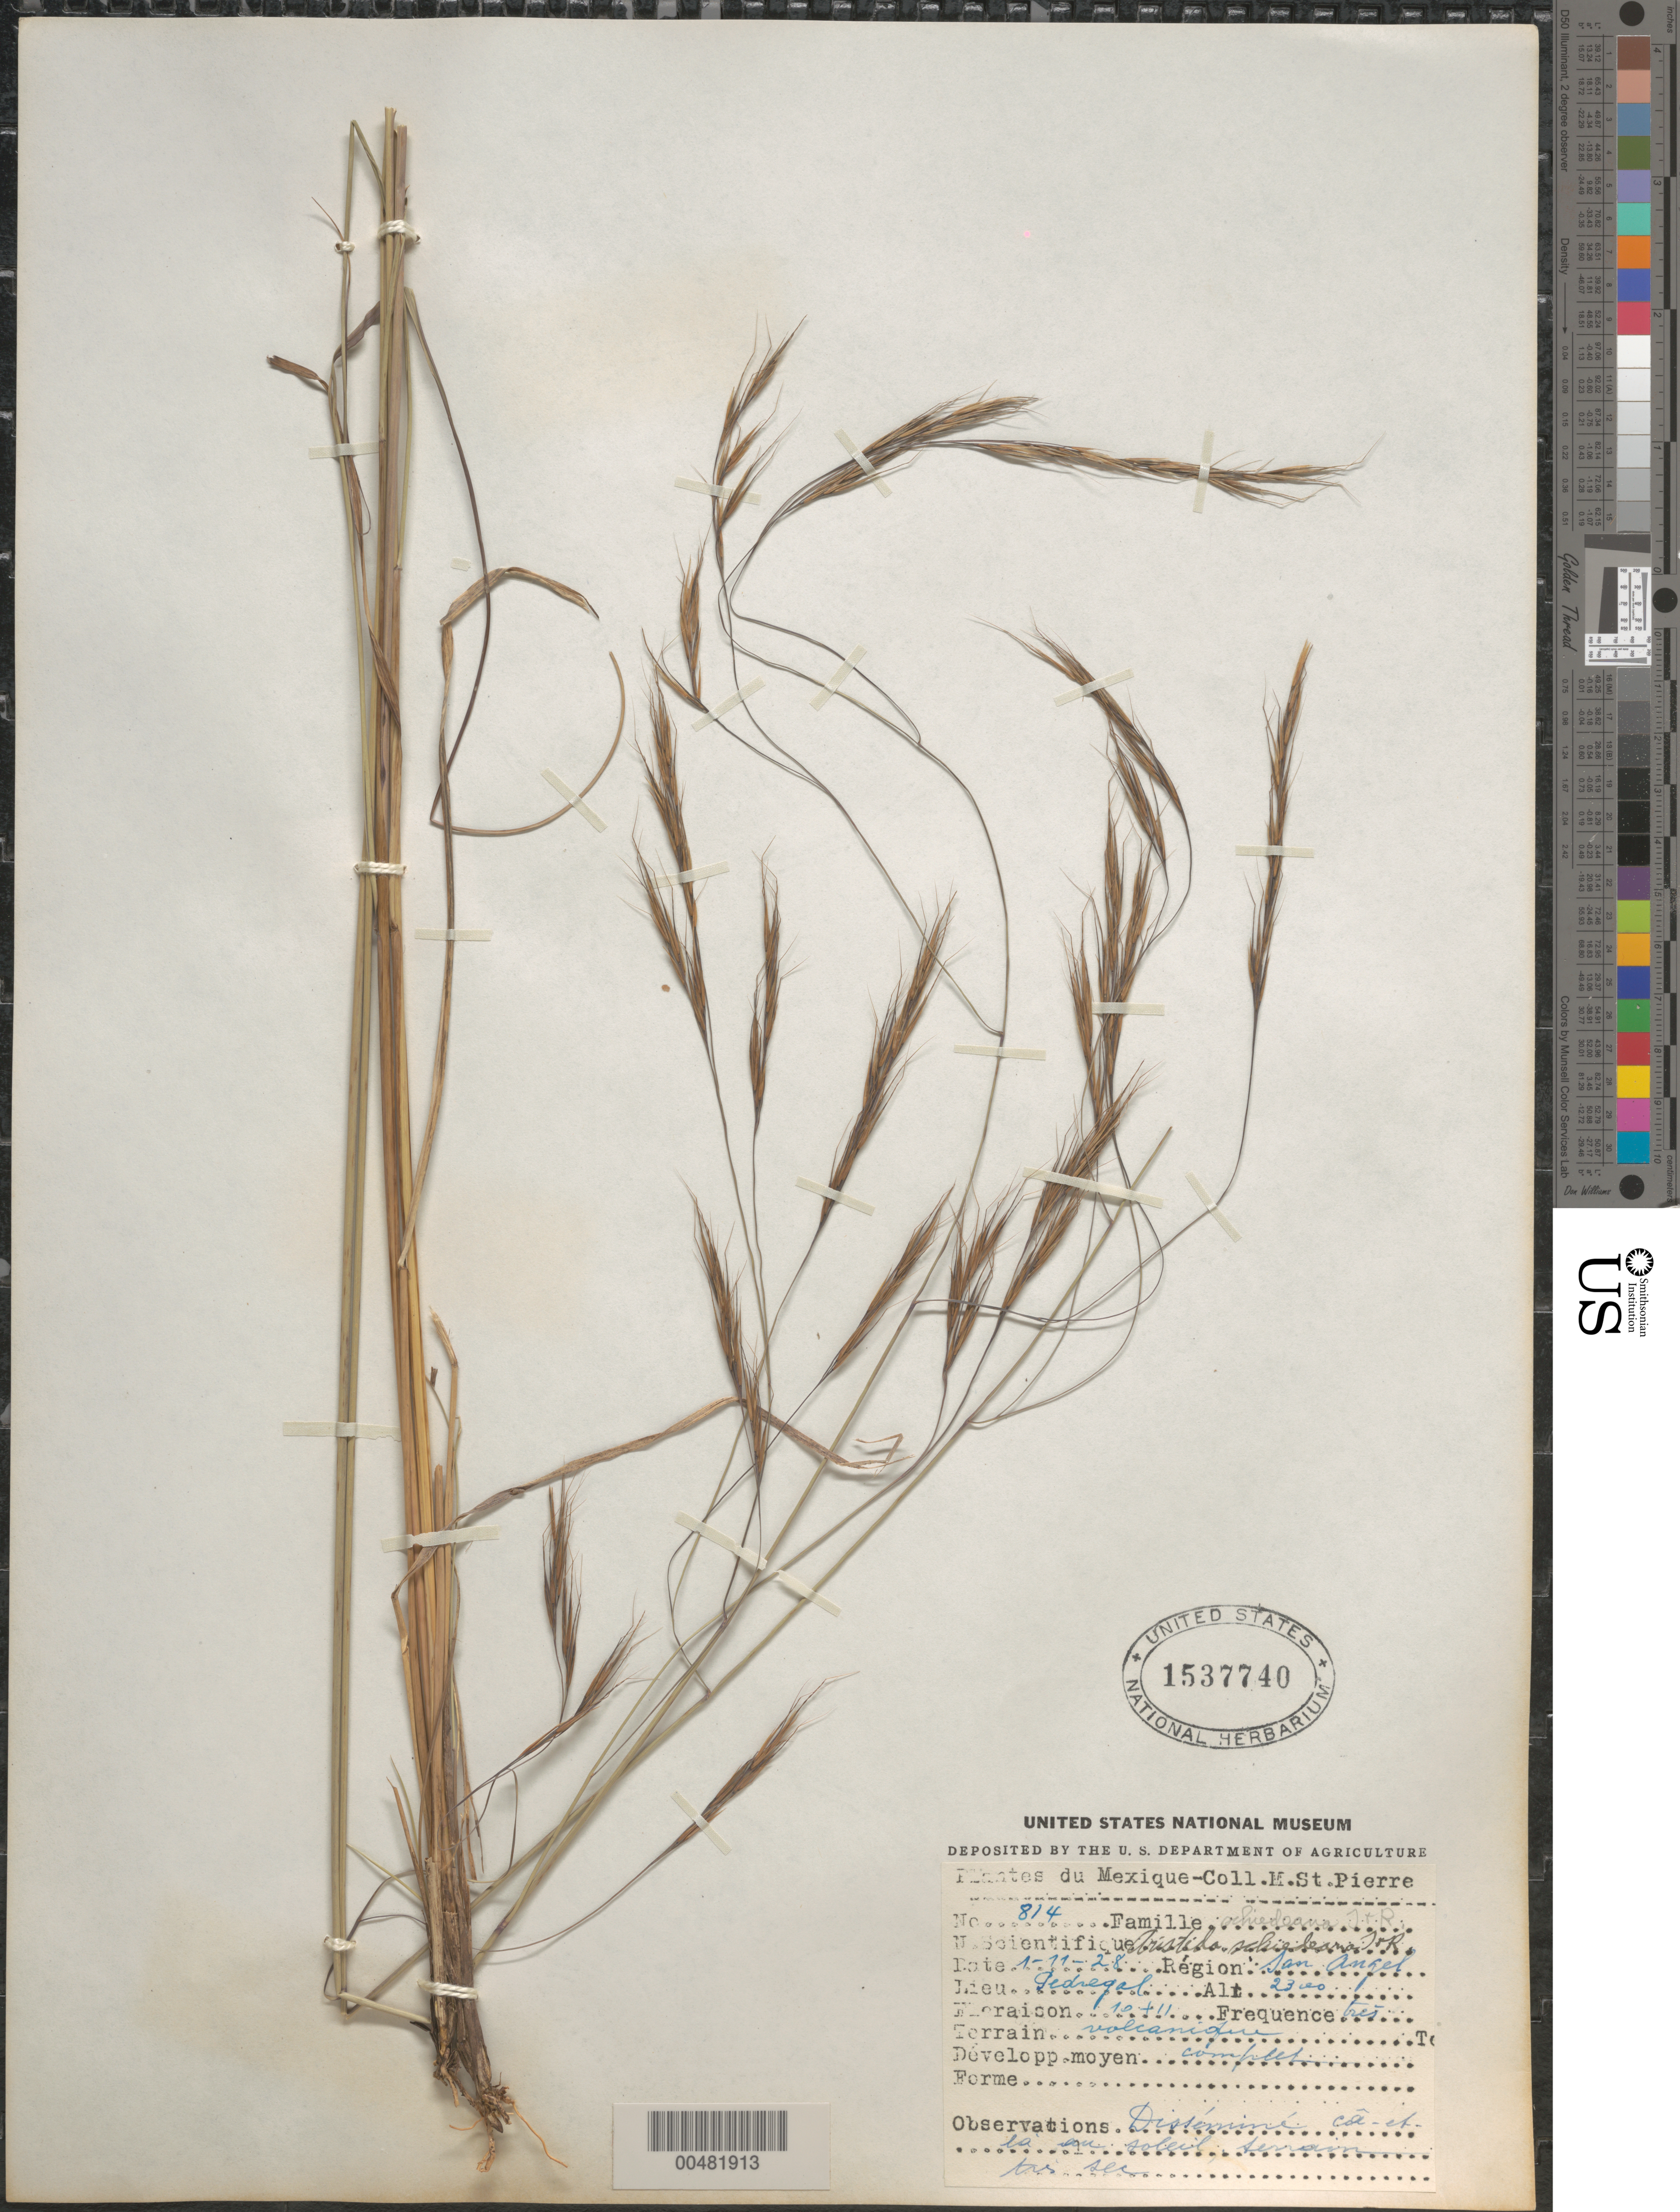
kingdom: Plantae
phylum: Tracheophyta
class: Liliopsida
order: Poales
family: Poaceae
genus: Aristida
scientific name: Aristida schiedeana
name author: Trin. & Rupr.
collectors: M. Saint-Pierre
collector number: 814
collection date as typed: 11 Jan 1928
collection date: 1928-01-11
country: Mexico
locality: San Angel, Pedregal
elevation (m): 2300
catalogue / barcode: US 1537740